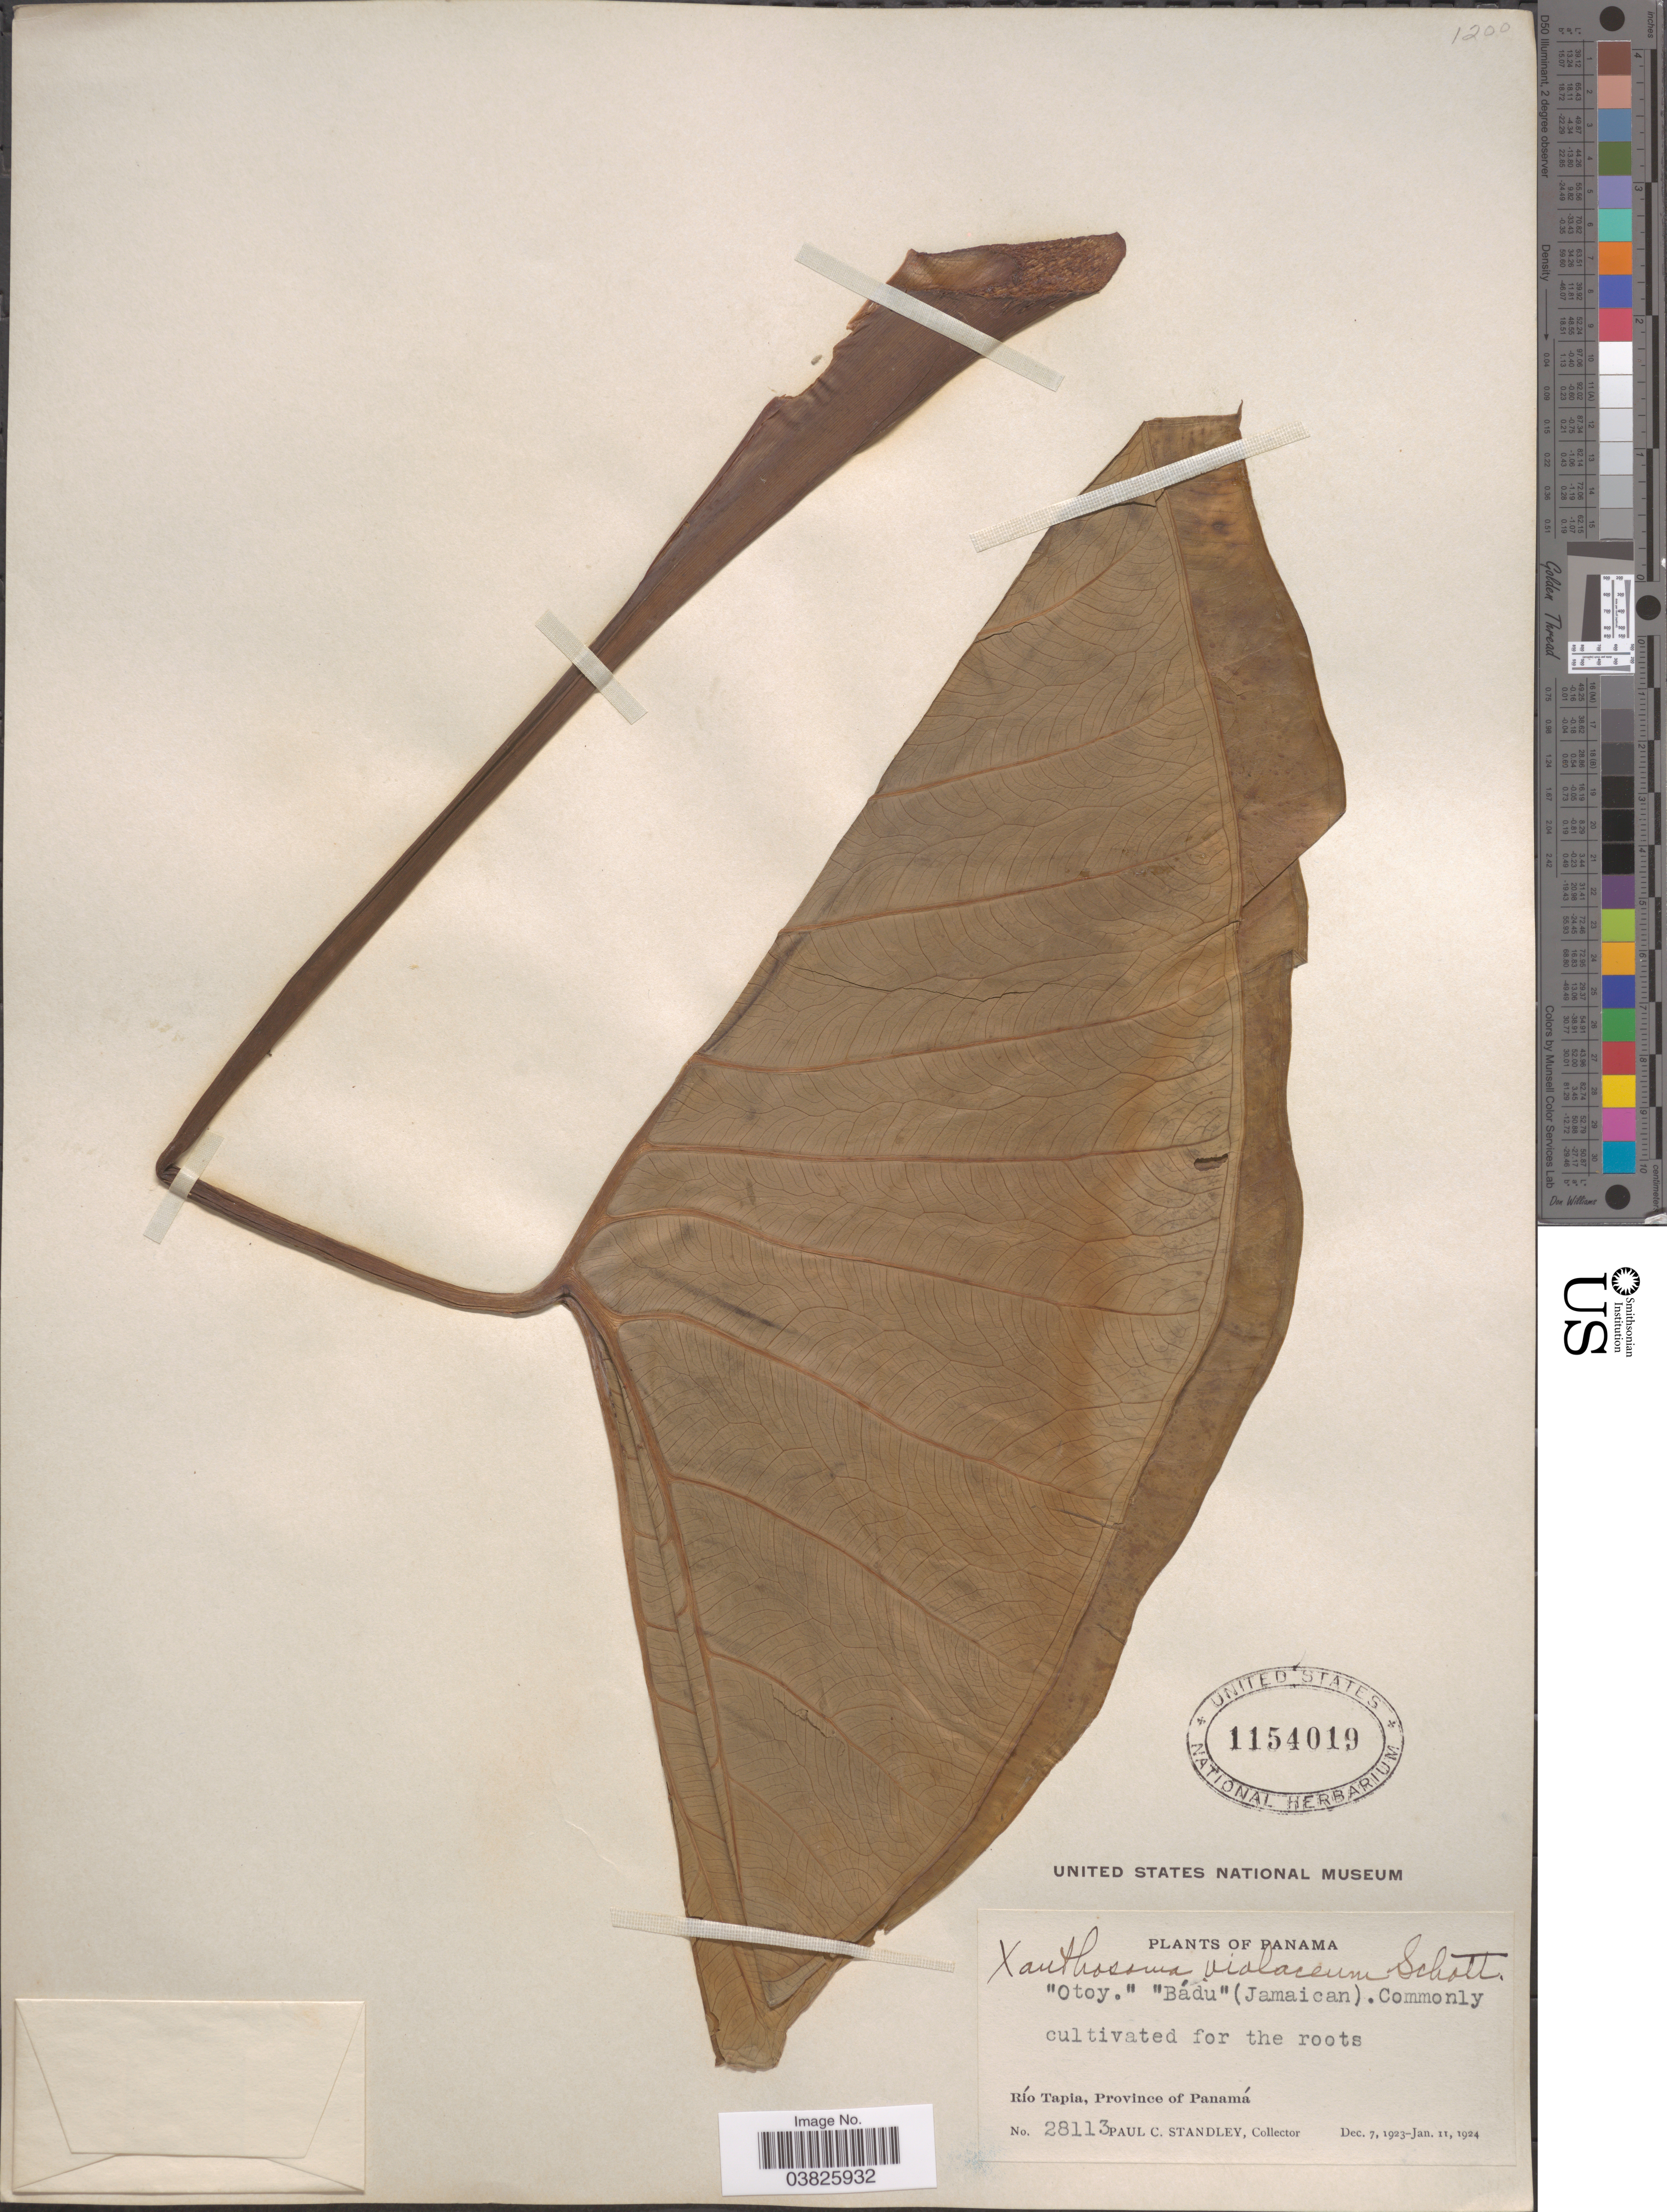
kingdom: Plantae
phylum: Tracheophyta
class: Liliopsida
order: Alismatales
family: Araceae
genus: Xanthosoma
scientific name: Xanthosoma violaceum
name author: Schott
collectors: P. C. Standley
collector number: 28113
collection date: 1923-12-07/1924-01-11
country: Panama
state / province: Panamá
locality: Río Tapia.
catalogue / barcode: US 1154019